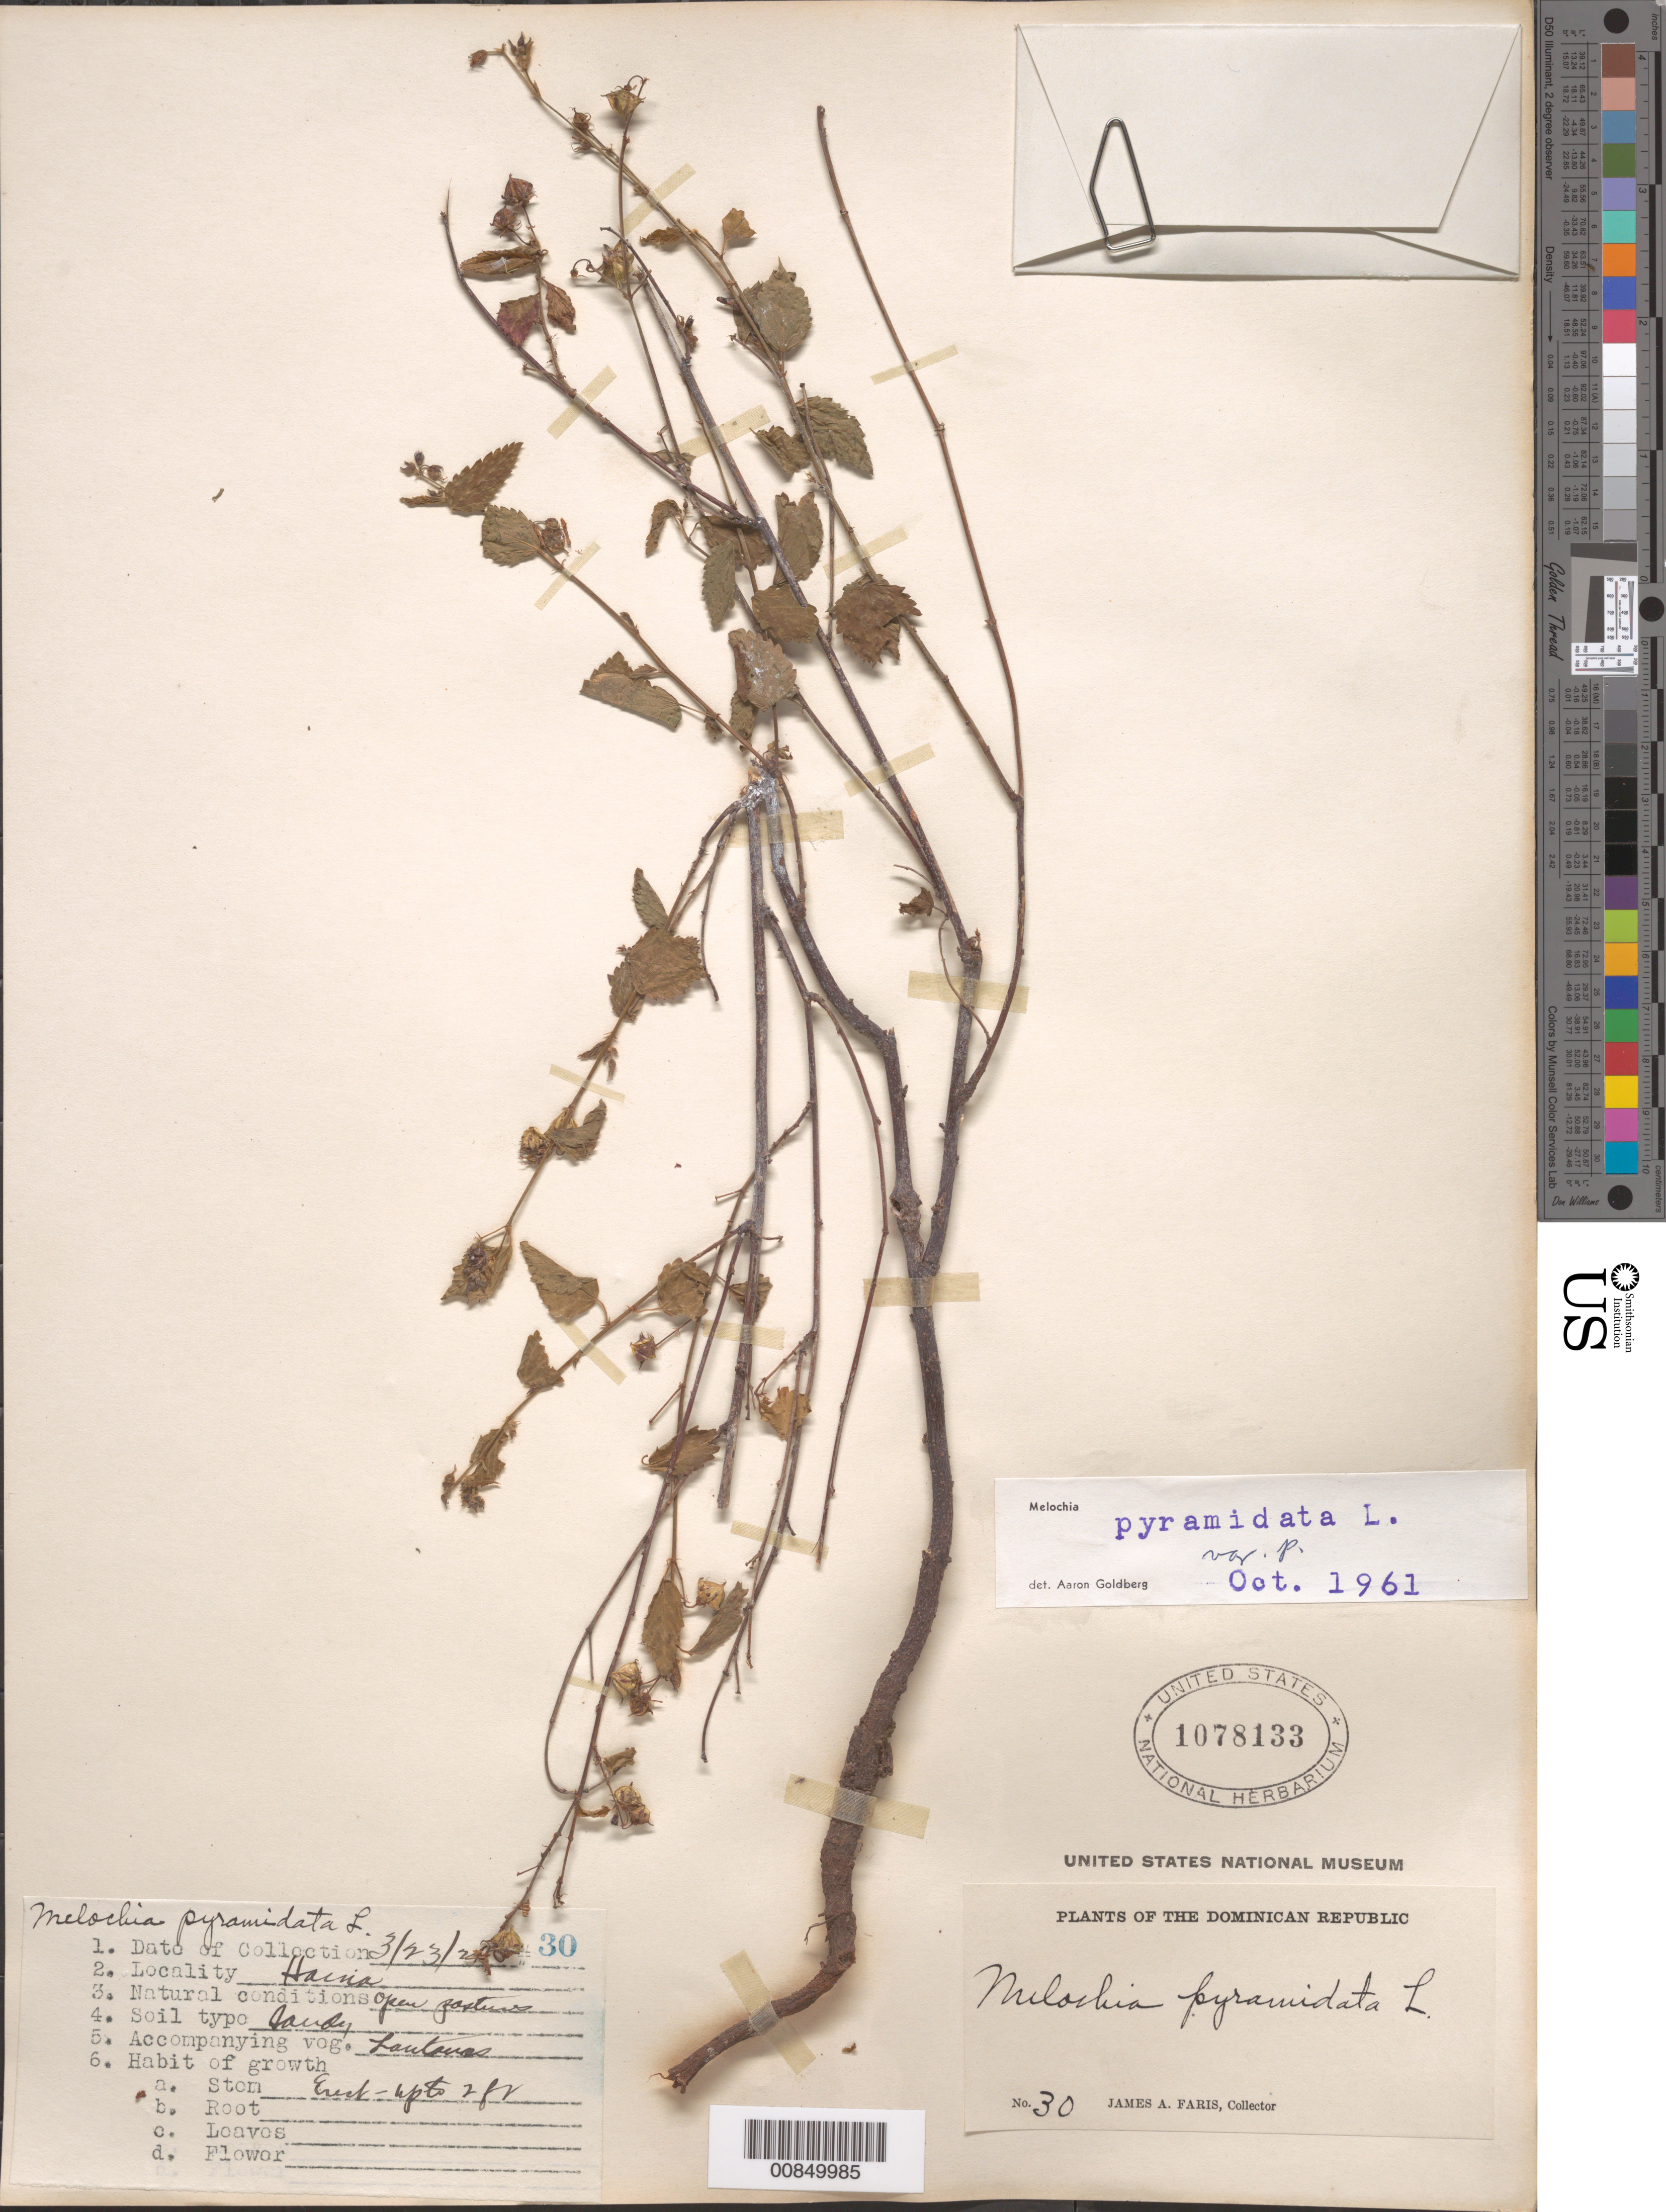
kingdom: Plantae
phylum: Tracheophyta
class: Magnoliopsida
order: Malvales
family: Malvaceae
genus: Melochia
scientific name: Melochia pyramidata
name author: L.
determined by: Goldberg, Aaron, (US), NMNH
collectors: J. Faris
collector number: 30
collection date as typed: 23 Mar 1921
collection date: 1921-03-23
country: Dominican Republic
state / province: San Cristóbal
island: Hispaniola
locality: Haina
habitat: Open pastures, sandy soil, with Lantana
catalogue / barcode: US 1078133